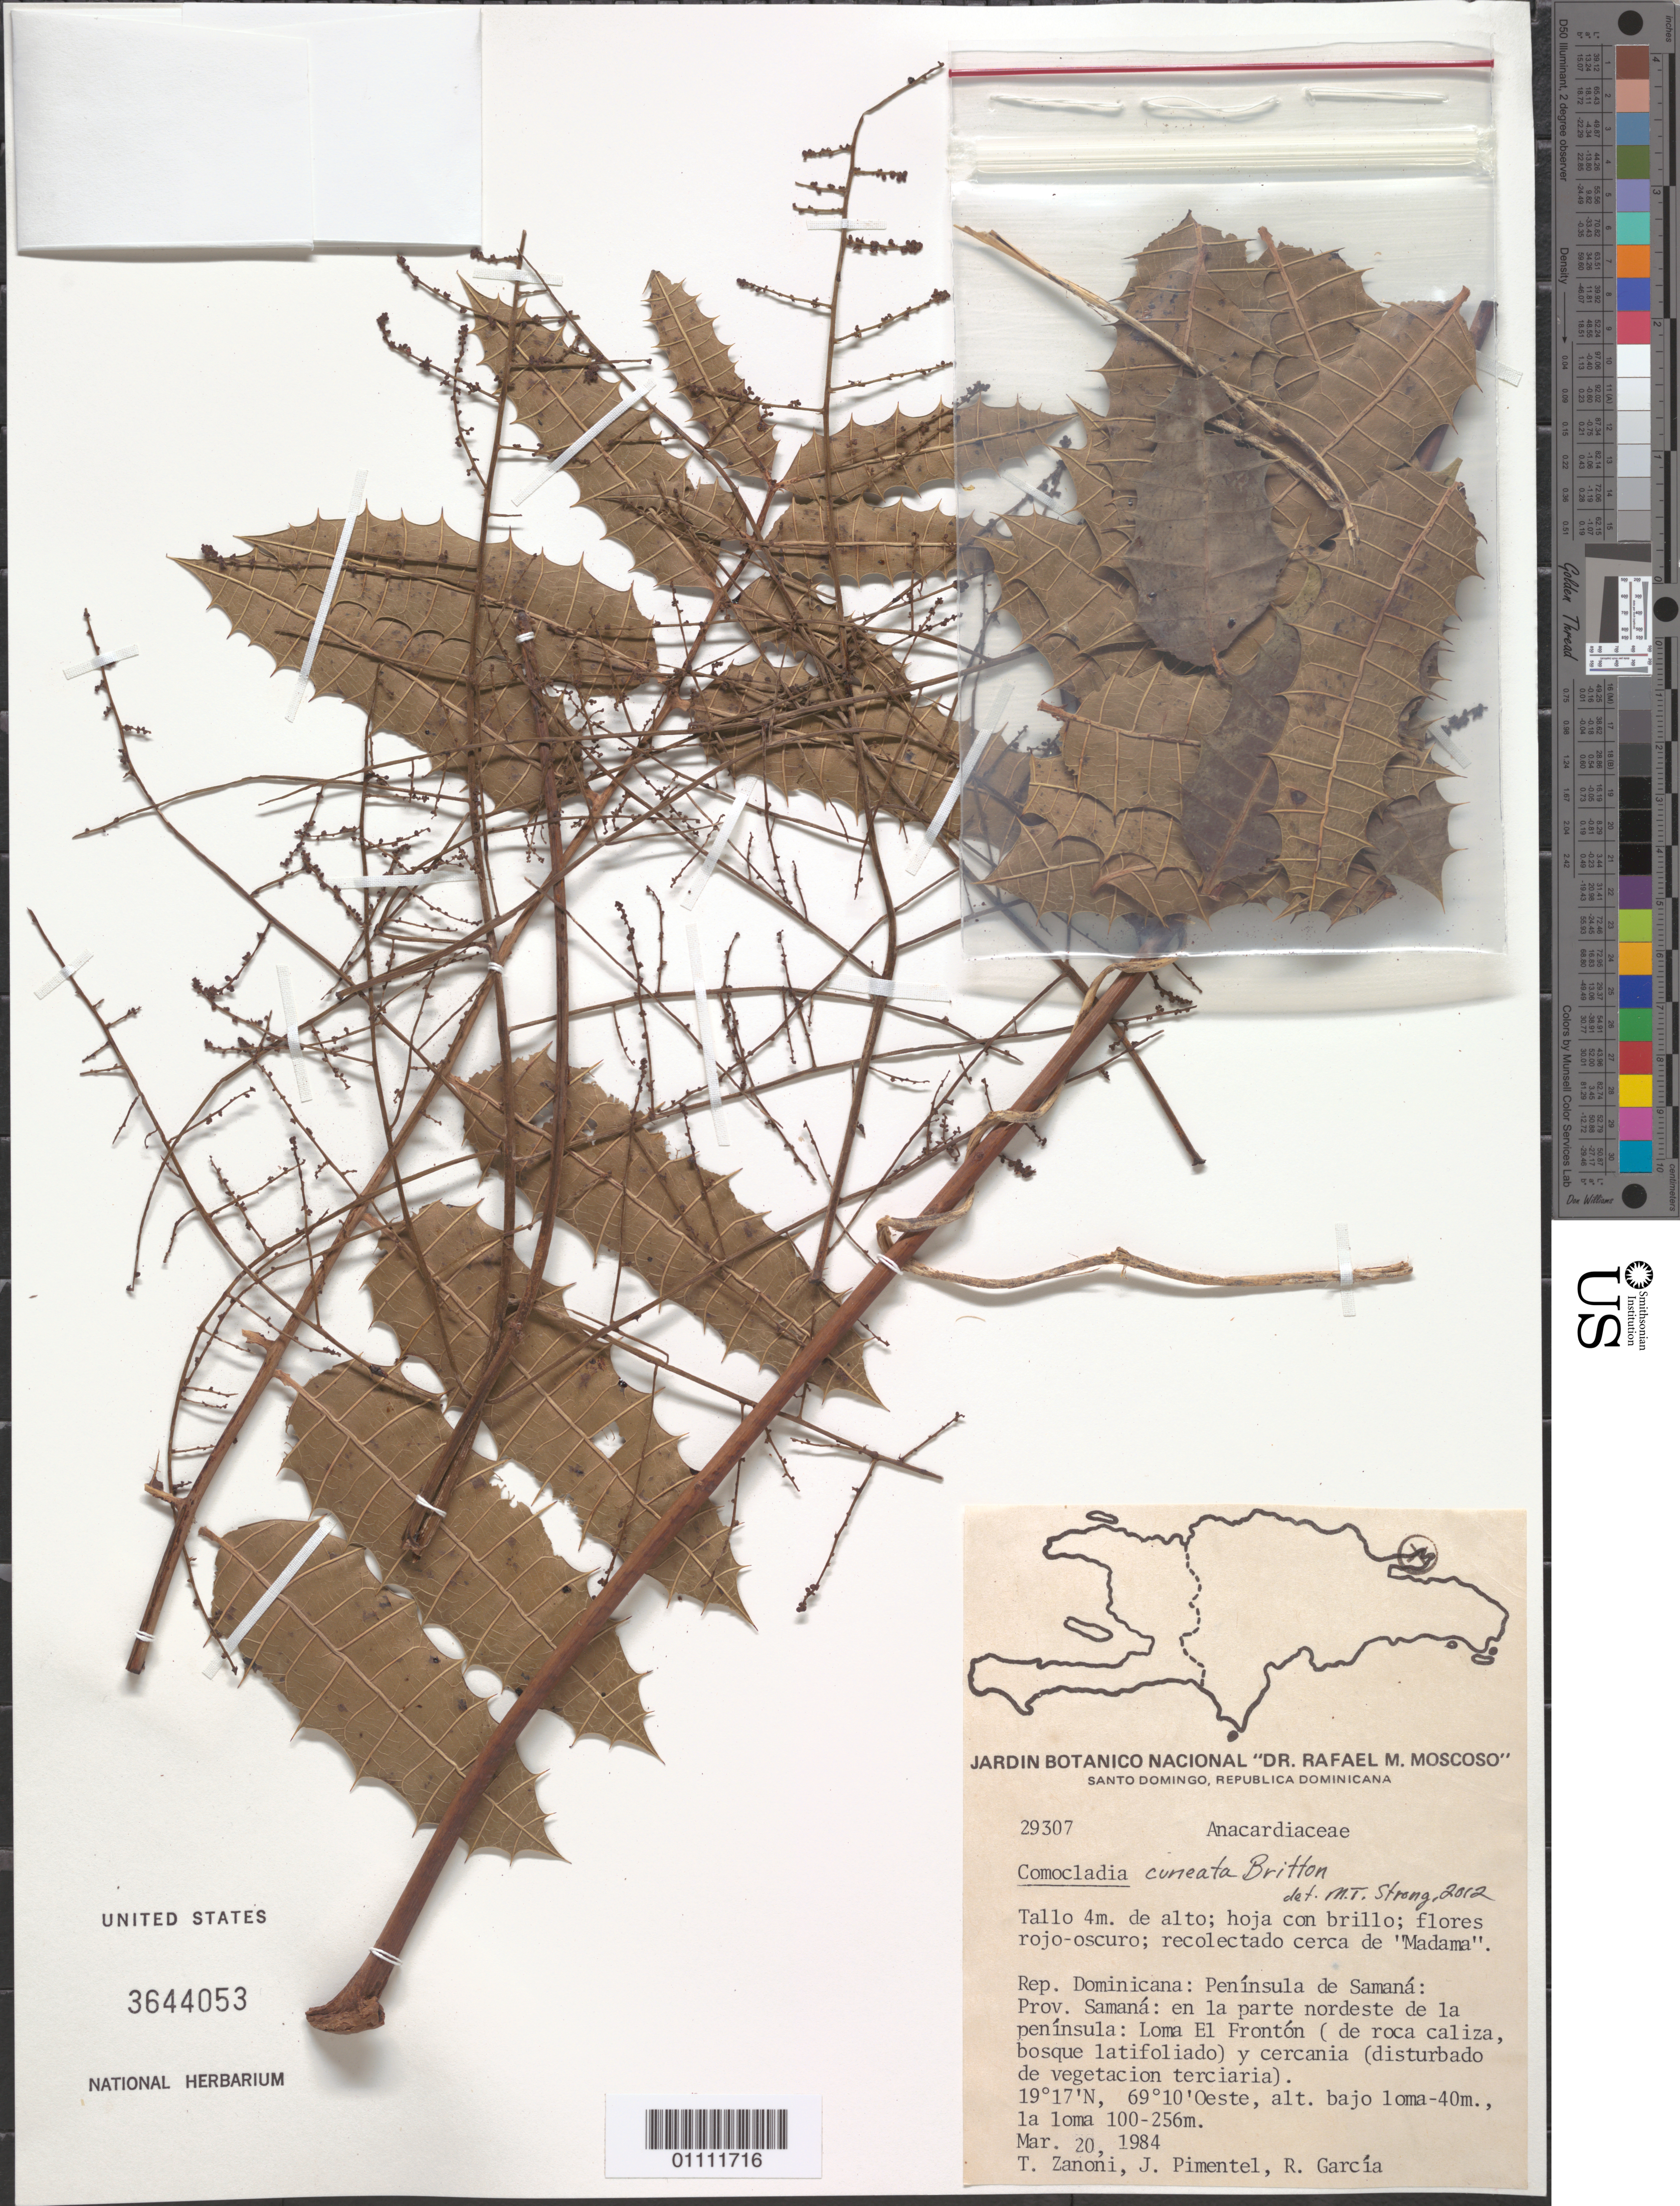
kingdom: Plantae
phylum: Tracheophyta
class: Magnoliopsida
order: Sapindales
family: Anacardiaceae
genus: Comocladia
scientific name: Comocladia cuneata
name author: Britton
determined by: Strong, M. T., (US), Smithsonian Institution - National Museum of Natural History (UNITED STATES)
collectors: T. A. Zanoni, J. Pimentel & R. G. García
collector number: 29307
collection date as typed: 20 Mar 1984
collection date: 1984-03-20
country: Dominican Republic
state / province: Samaná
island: Hispaniola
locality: Península de Samaná, en la parte nordeste de la península, Loma El Frontón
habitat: De roca caliza, bosque latifoliado y cercania disturbado de vegetacion terciaria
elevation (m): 100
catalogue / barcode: US 3644053